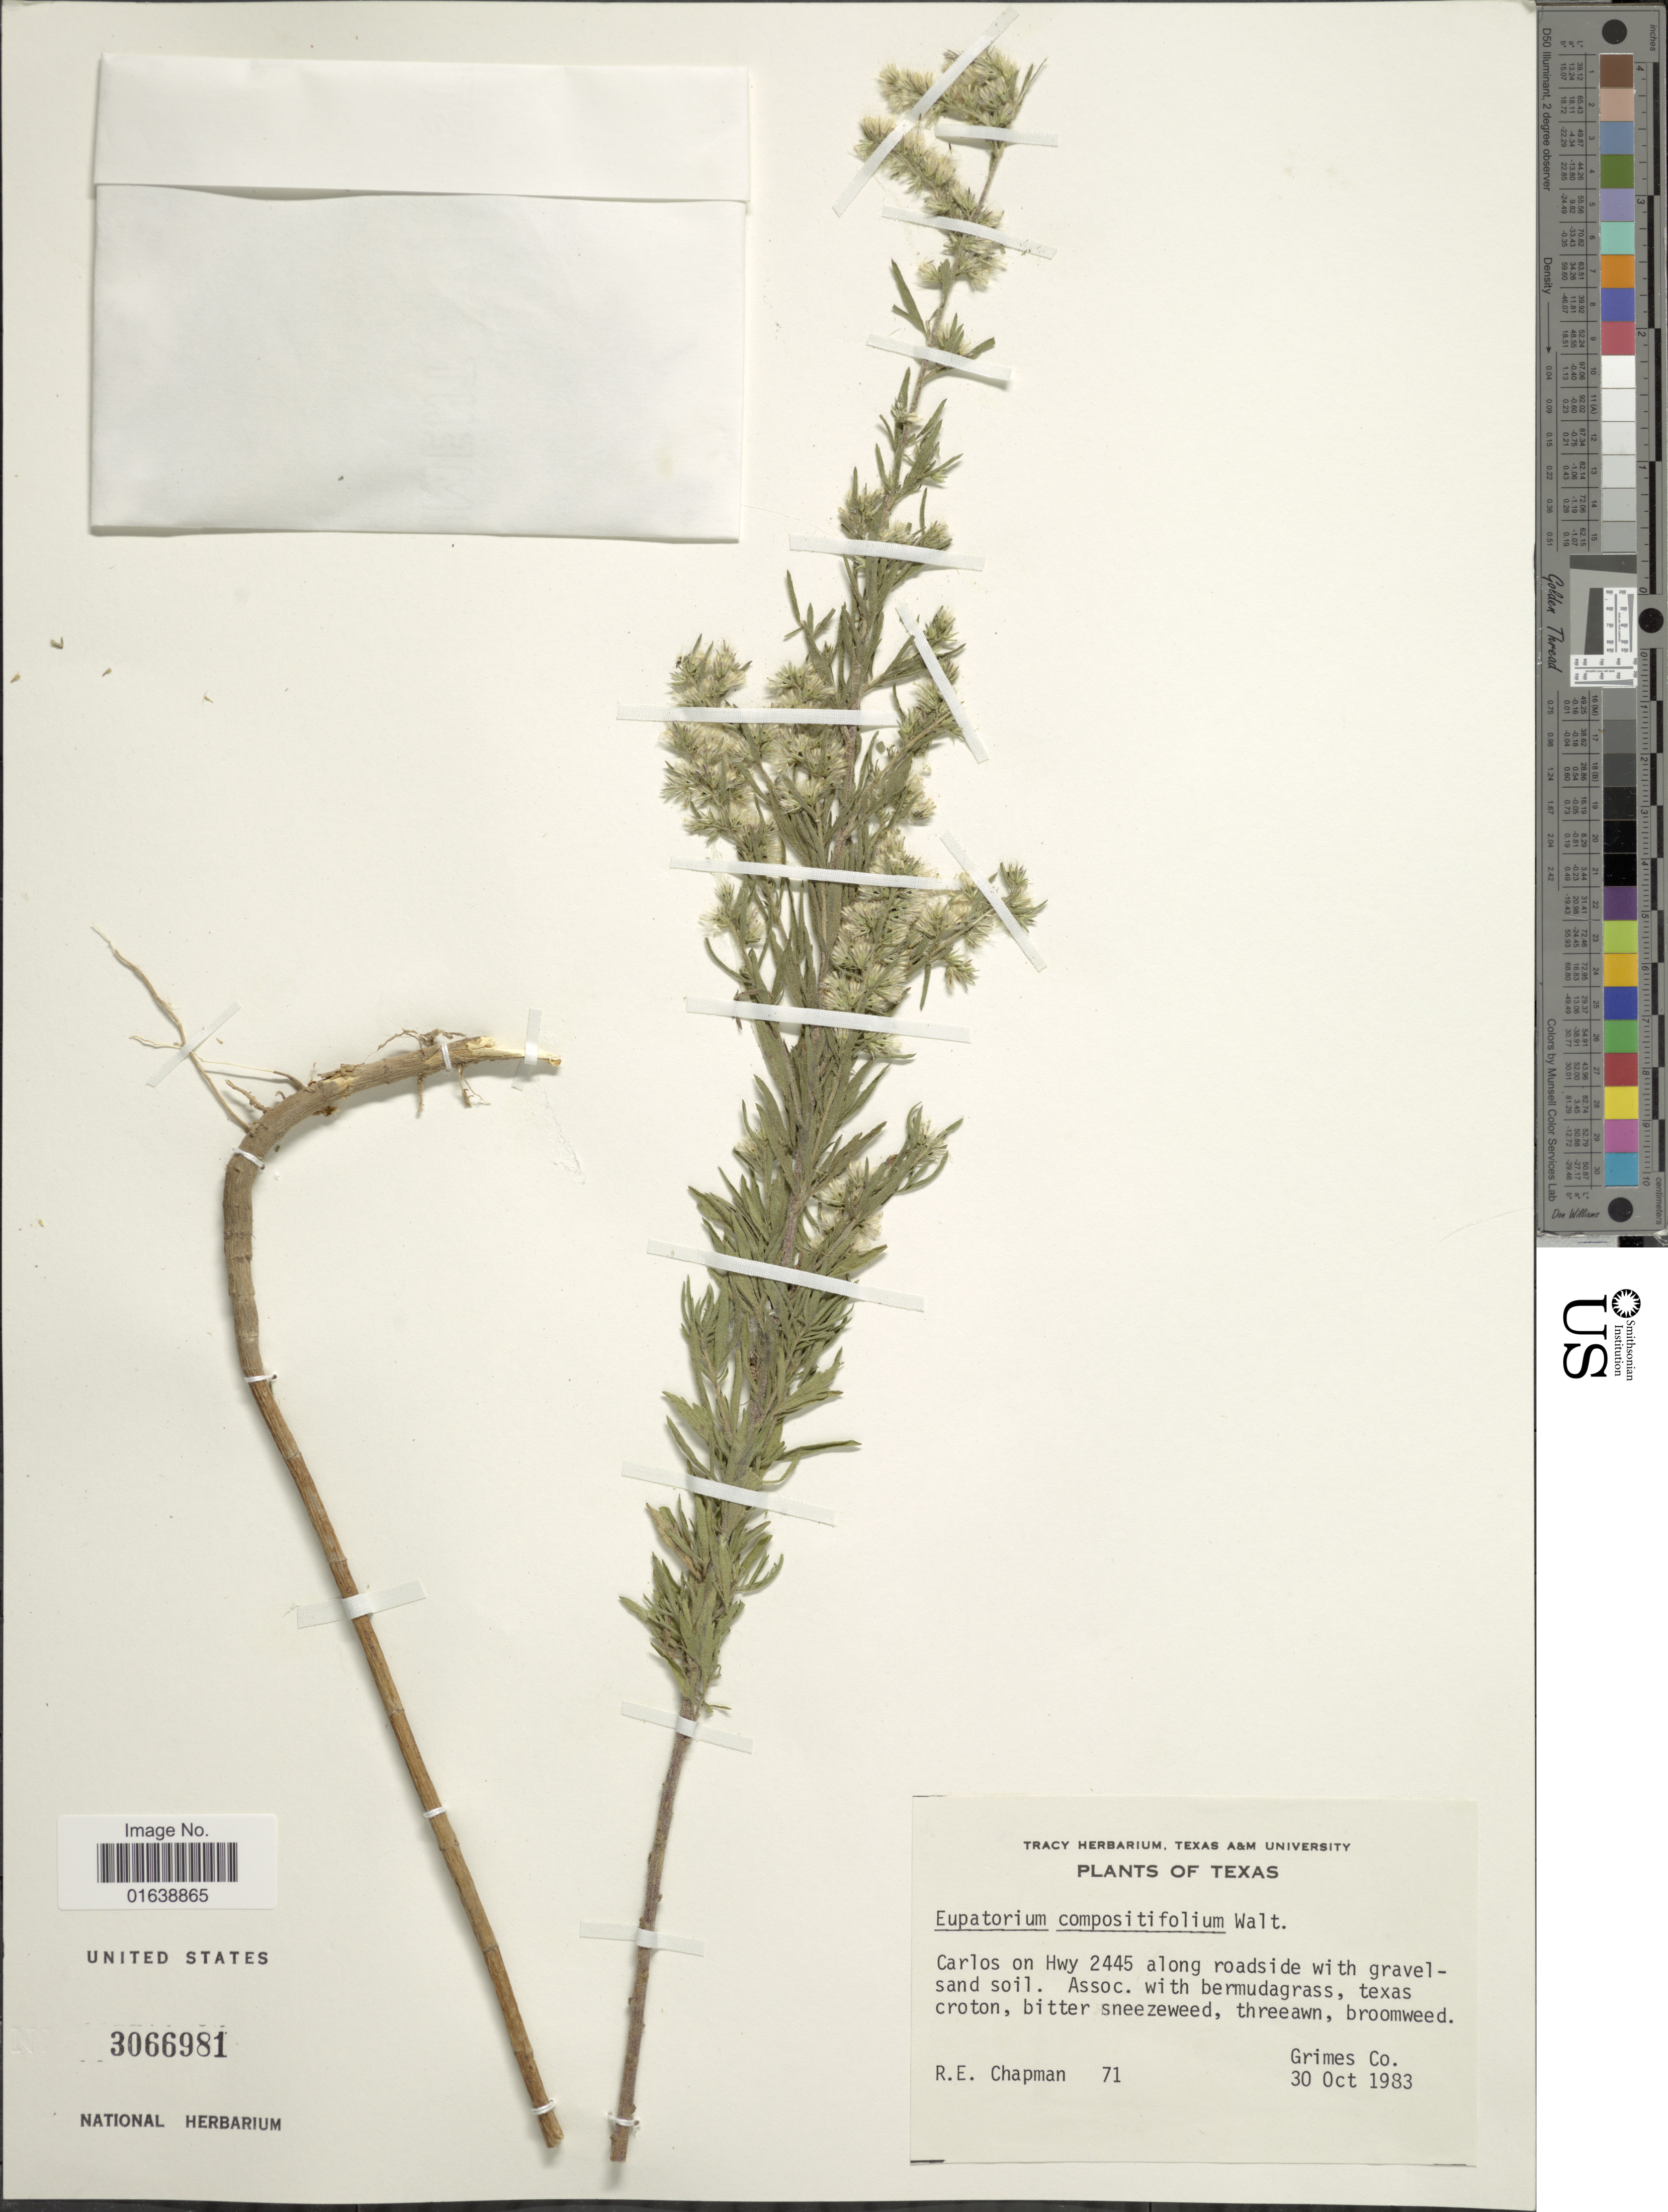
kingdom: Plantae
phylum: Tracheophyta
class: Magnoliopsida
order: Asterales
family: Asteraceae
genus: Eupatorium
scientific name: Eupatorium capillifolium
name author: (Lam.) Small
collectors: R. Chapman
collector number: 71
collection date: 1983-10-30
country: United States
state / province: Texas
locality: Texas. Carlos on Hwy 2445 along roadside with gravel-sand soil. Grimes Co.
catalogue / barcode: US 3066981